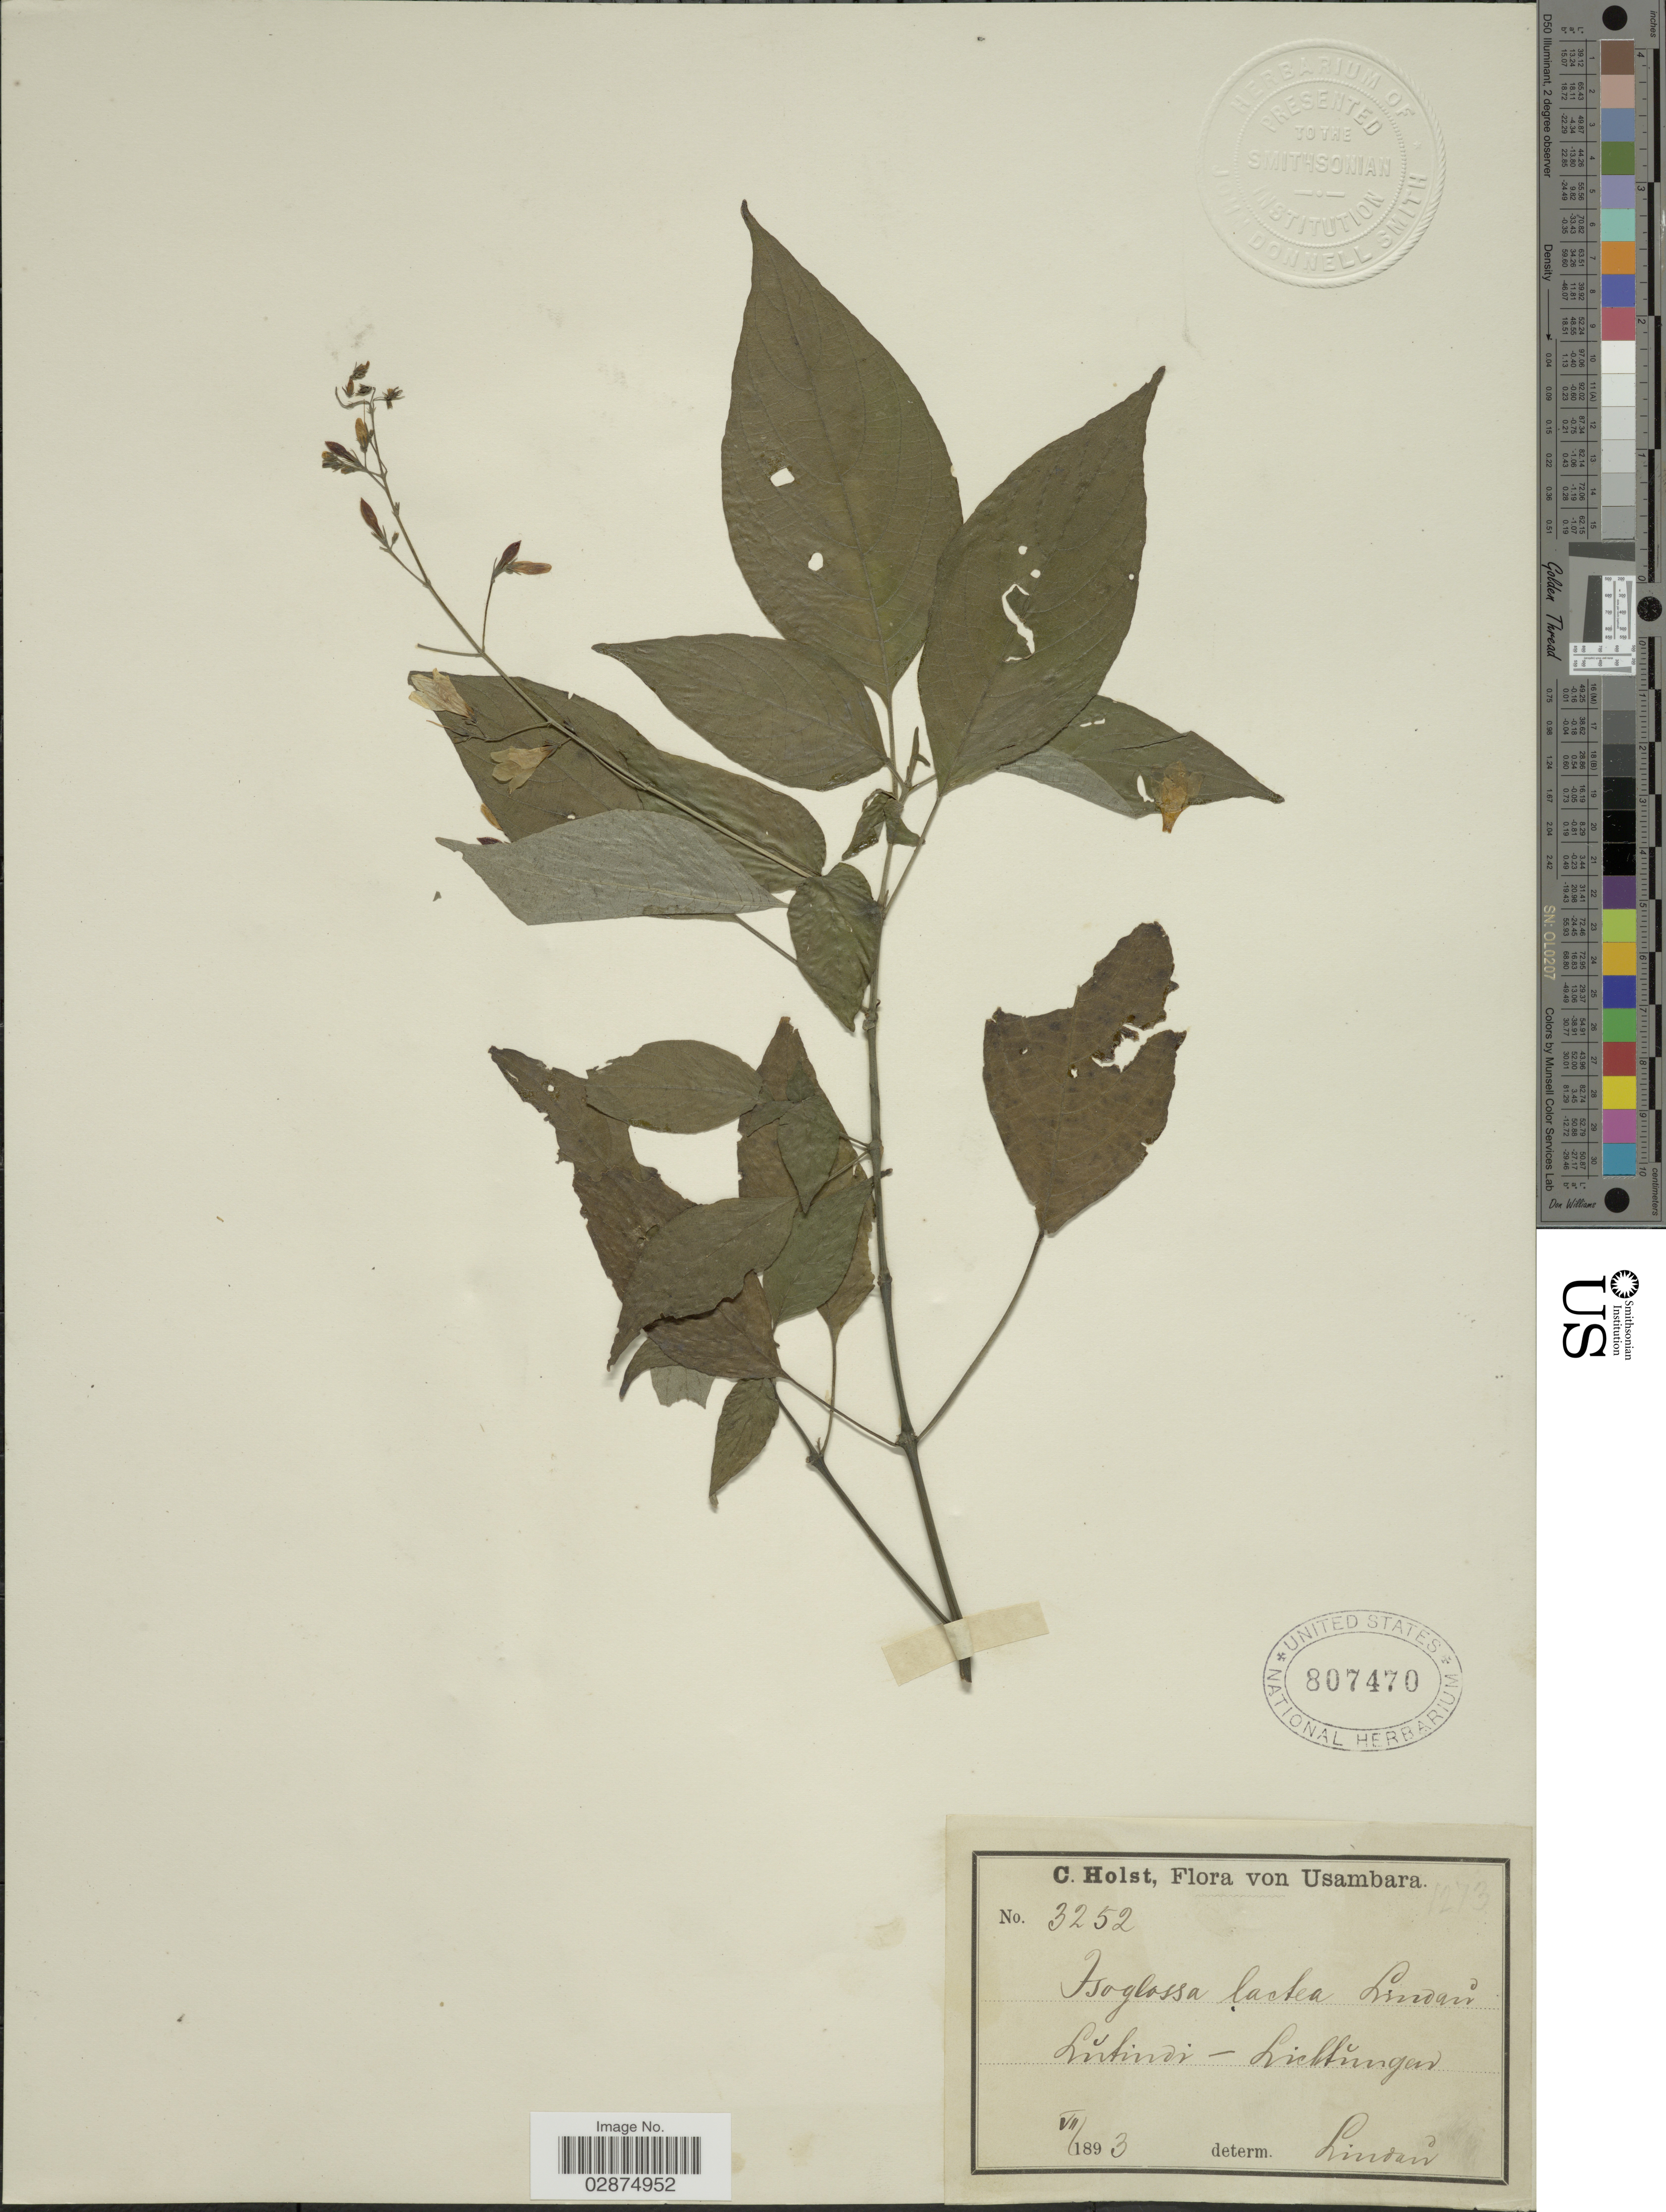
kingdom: Plantae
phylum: Tracheophyta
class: Magnoliopsida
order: Lamiales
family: Acanthaceae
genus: Isoglossa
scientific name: Isoglossa lactea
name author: Lindau ex Engl.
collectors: C. H. Holst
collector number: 3252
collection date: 1893-07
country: Tanzania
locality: Usambara. Lütindi - Lichtüngen.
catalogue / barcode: US 807470